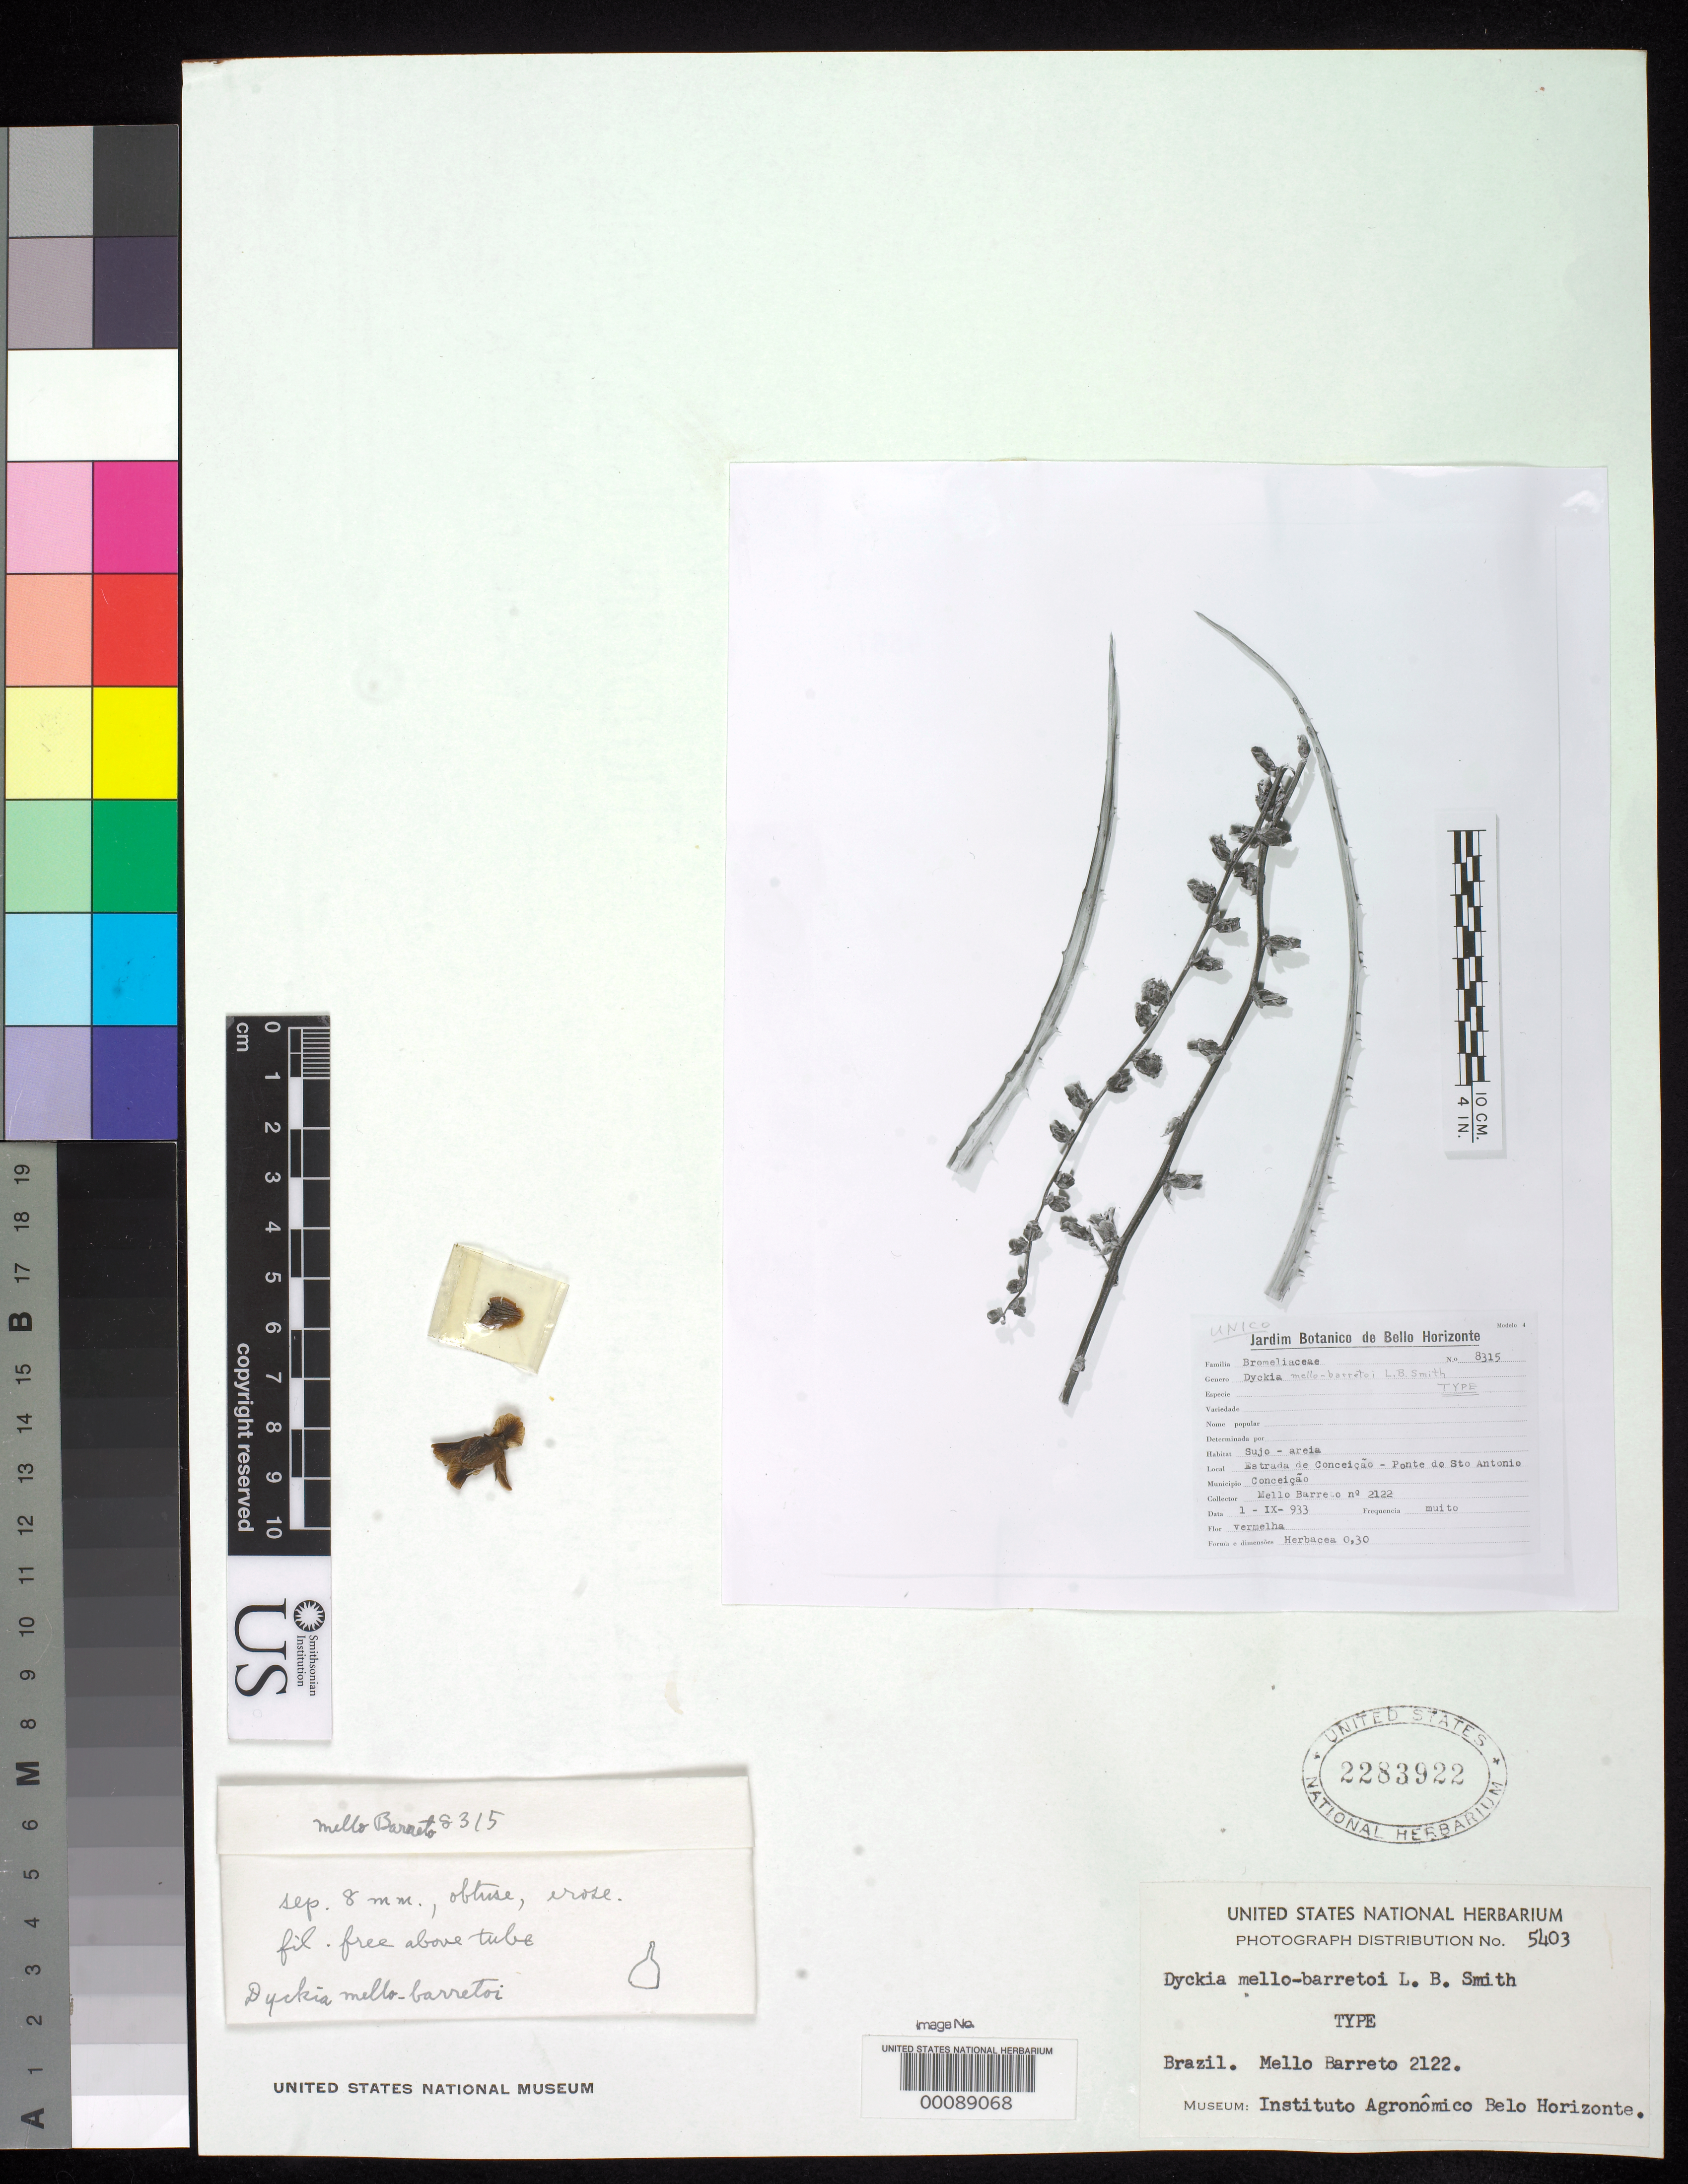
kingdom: Plantae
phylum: Tracheophyta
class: Liliopsida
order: Poales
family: Bromeliaceae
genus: Dyckia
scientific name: Dyckia mellobarretoi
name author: L.B. Sm.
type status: Isotype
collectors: H. L. Mello-Barreto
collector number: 2122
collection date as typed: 01 Sep 1933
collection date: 1933-09-01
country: Brazil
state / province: Minas Gerais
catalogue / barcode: US 2283922